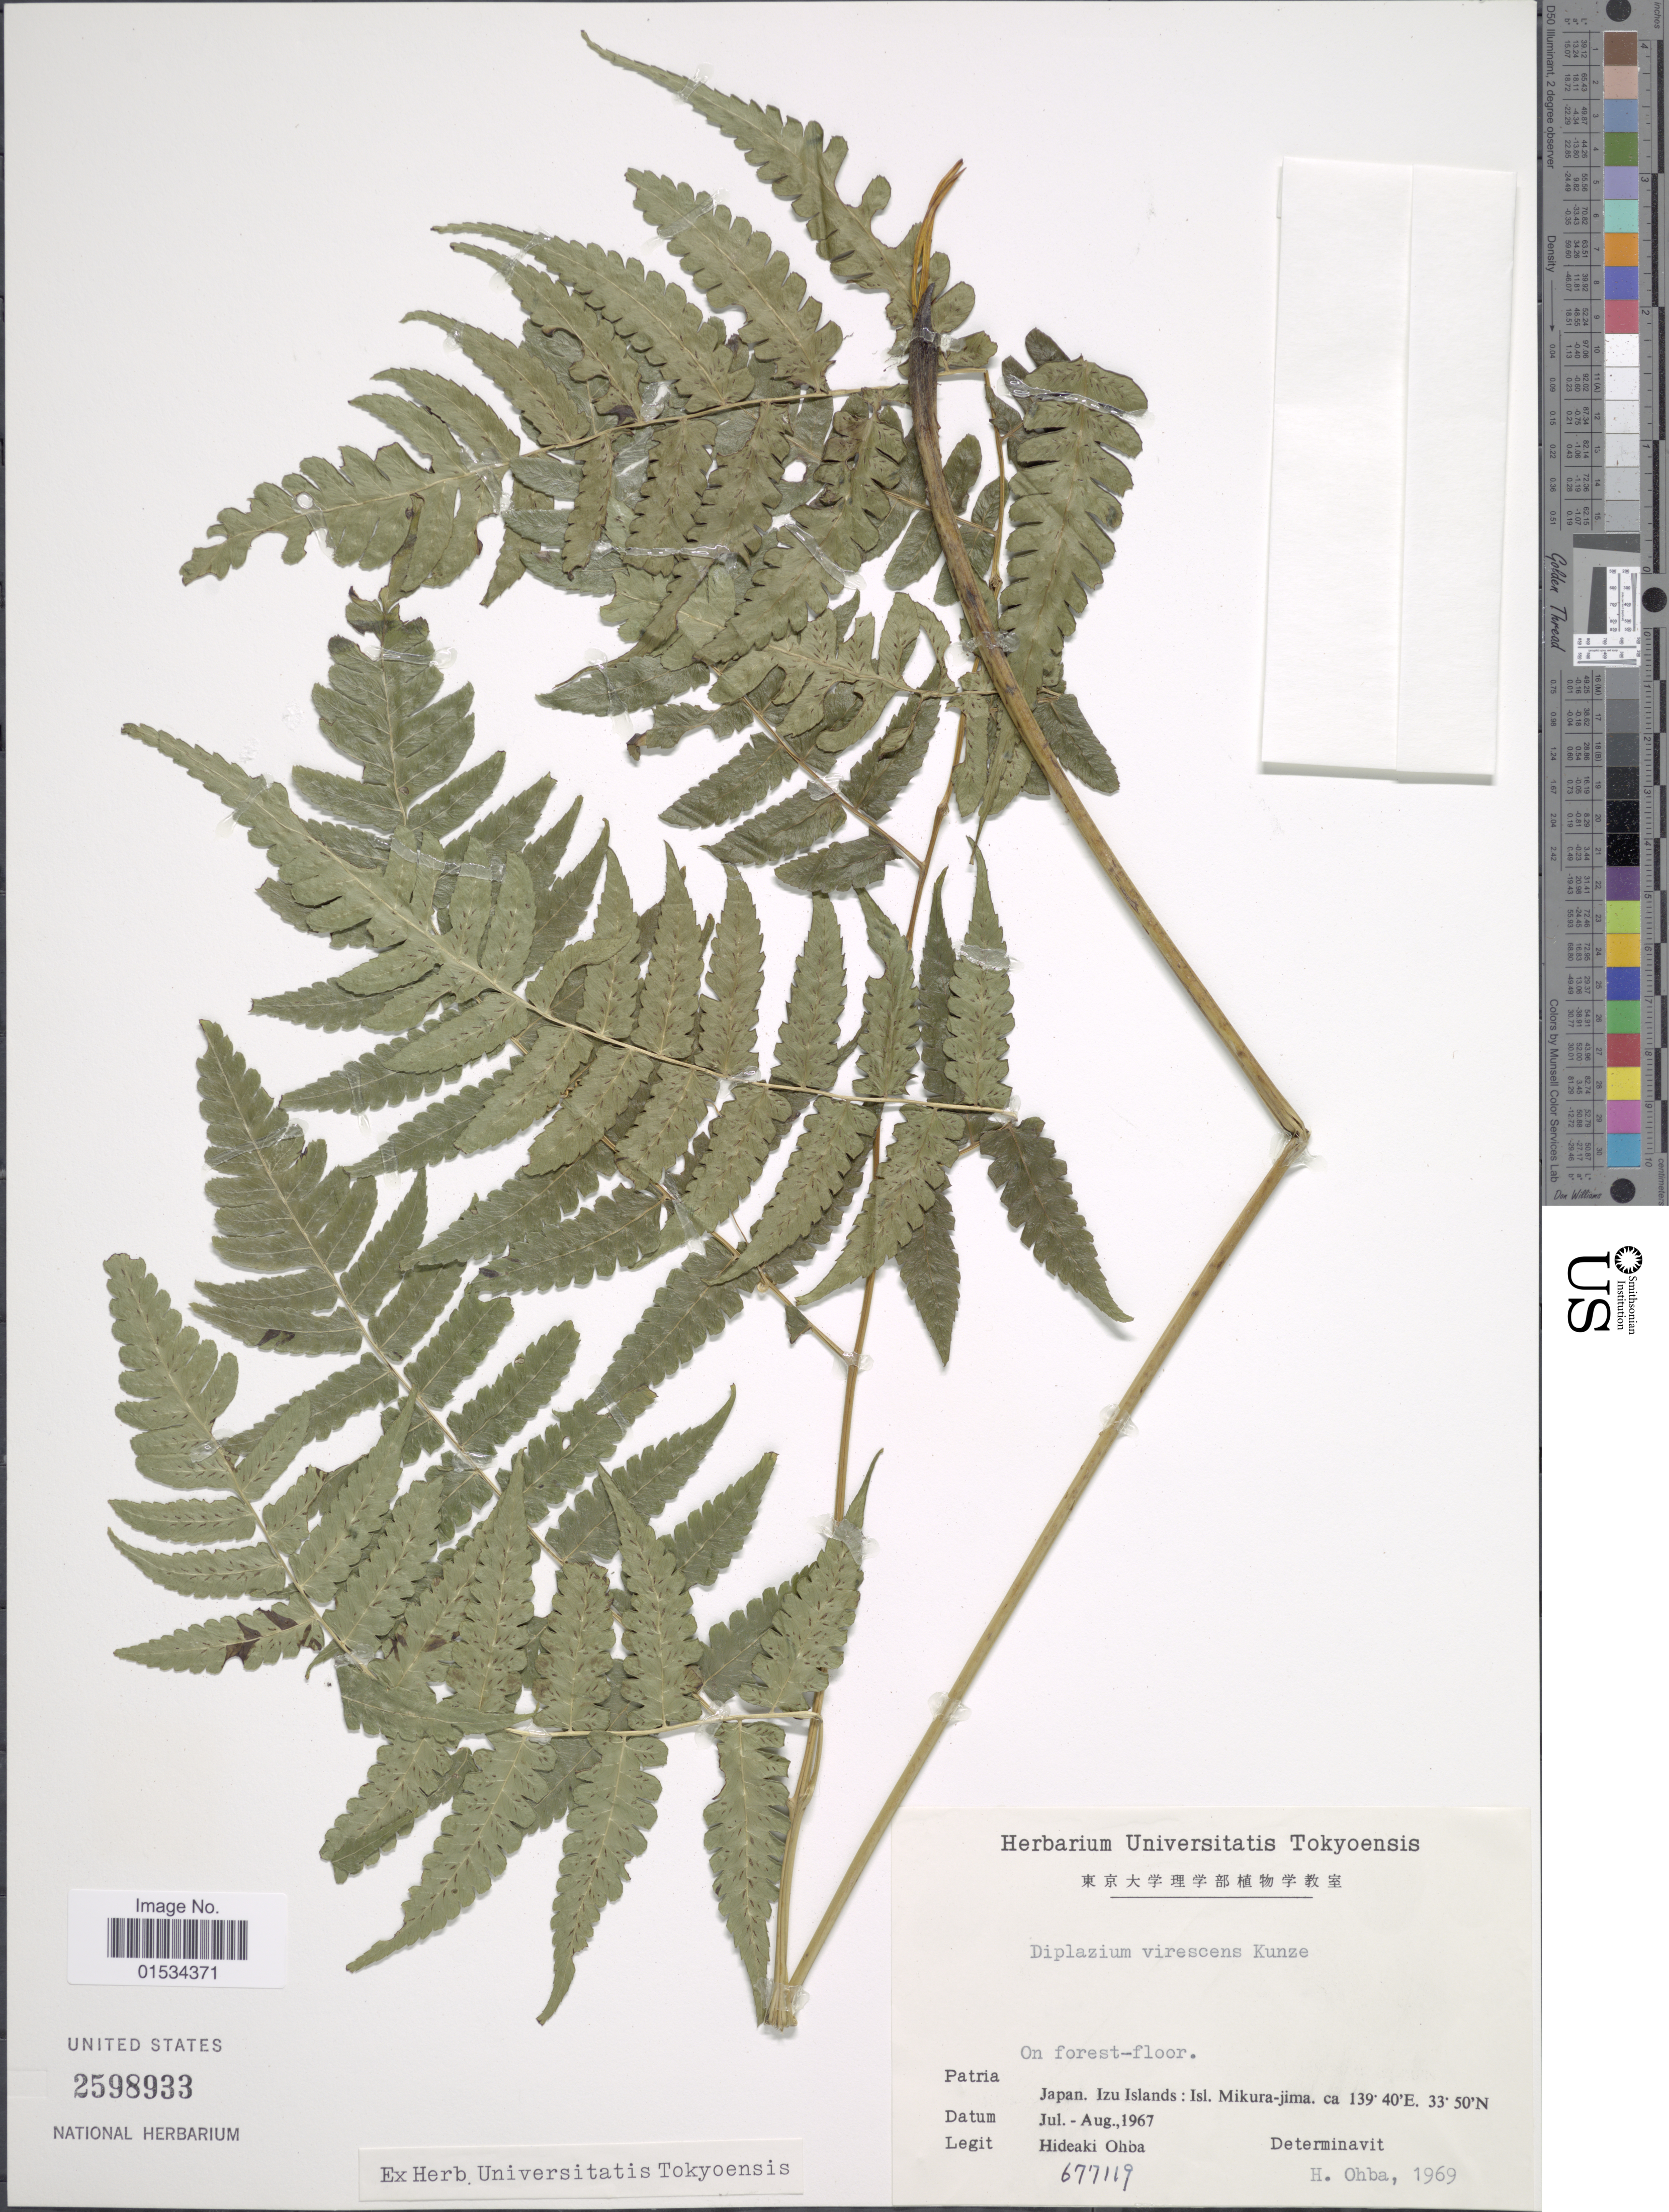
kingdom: Plantae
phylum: Tracheophyta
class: Polypodiopsida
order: Polypodiales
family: Athyriaceae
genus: Diplazium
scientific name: Diplazium virescens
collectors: H. Ohba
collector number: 677119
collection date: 1967-07/1967-08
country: Japan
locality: Izu Islands: Isl. Mikura-jima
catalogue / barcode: US 2598933